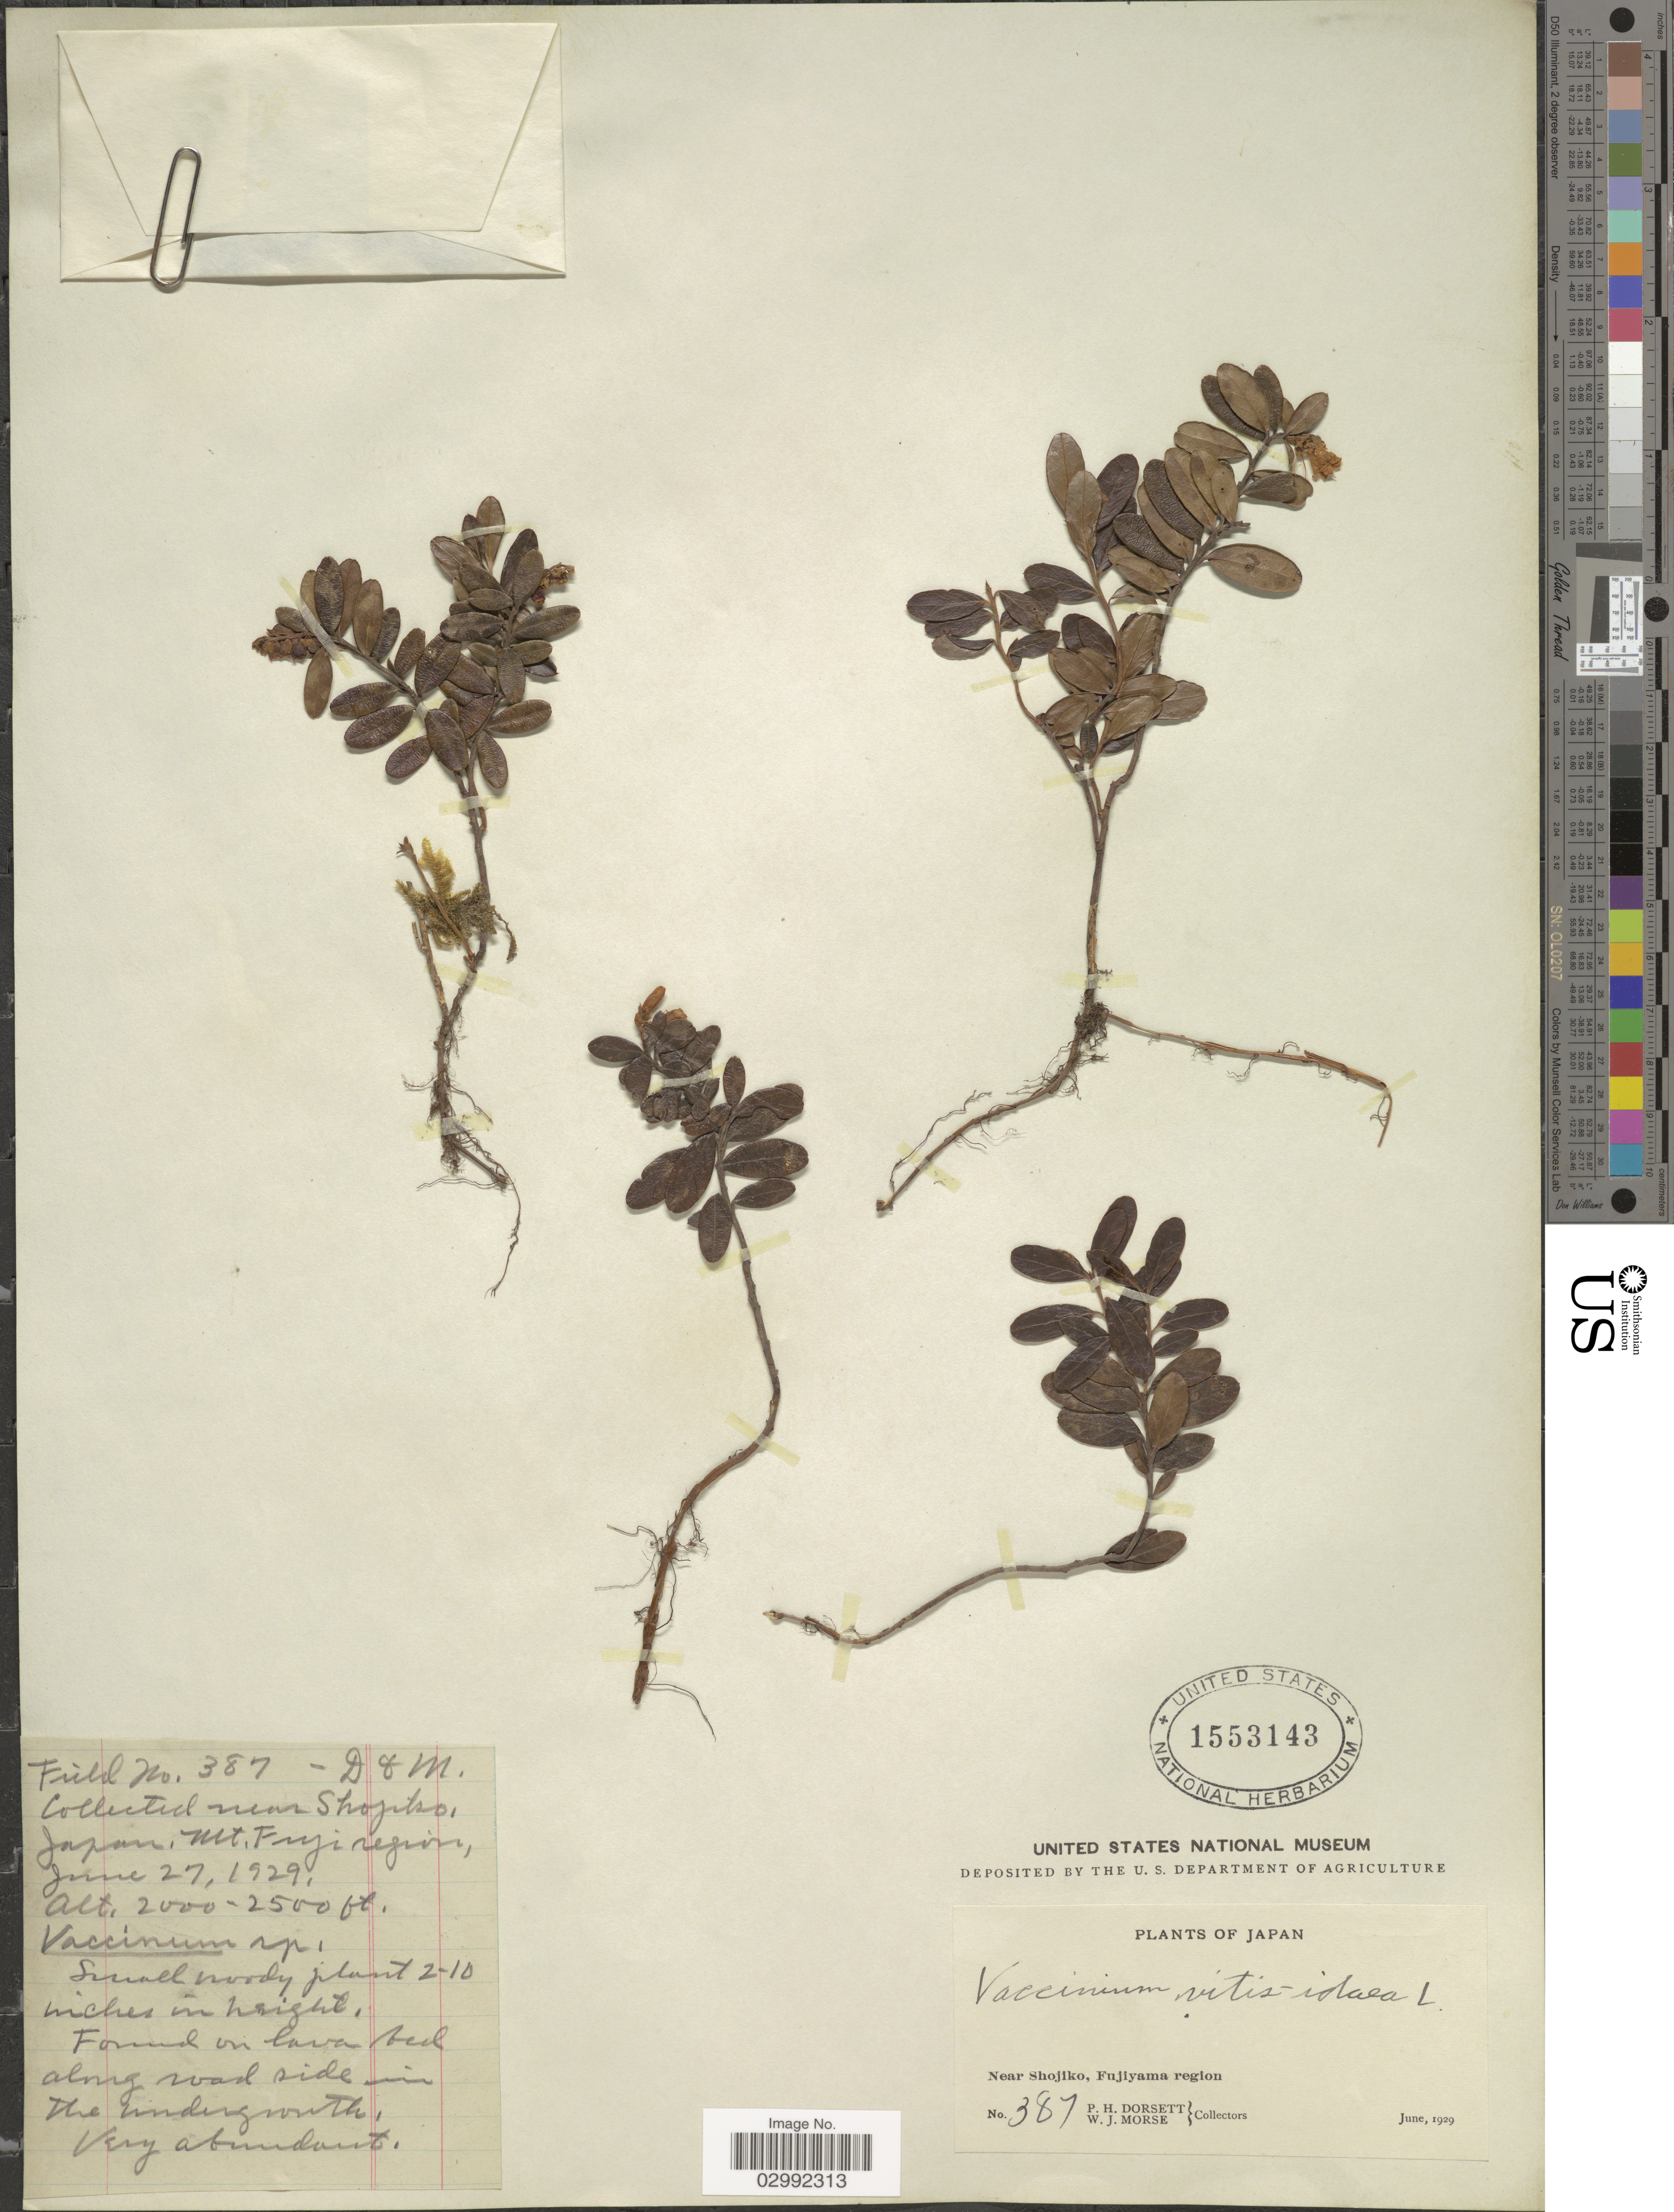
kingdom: Plantae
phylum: Tracheophyta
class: Magnoliopsida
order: Ericales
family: Ericaceae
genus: Vaccinium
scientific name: Vaccinium vitis-idaea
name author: L.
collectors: P. H. Dorsett & W. J. Morse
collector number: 387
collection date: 1929-06-27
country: Japan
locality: Near Shojiko, Fujiyama region. Mt. Fuji region.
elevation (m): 610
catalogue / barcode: US 1553143